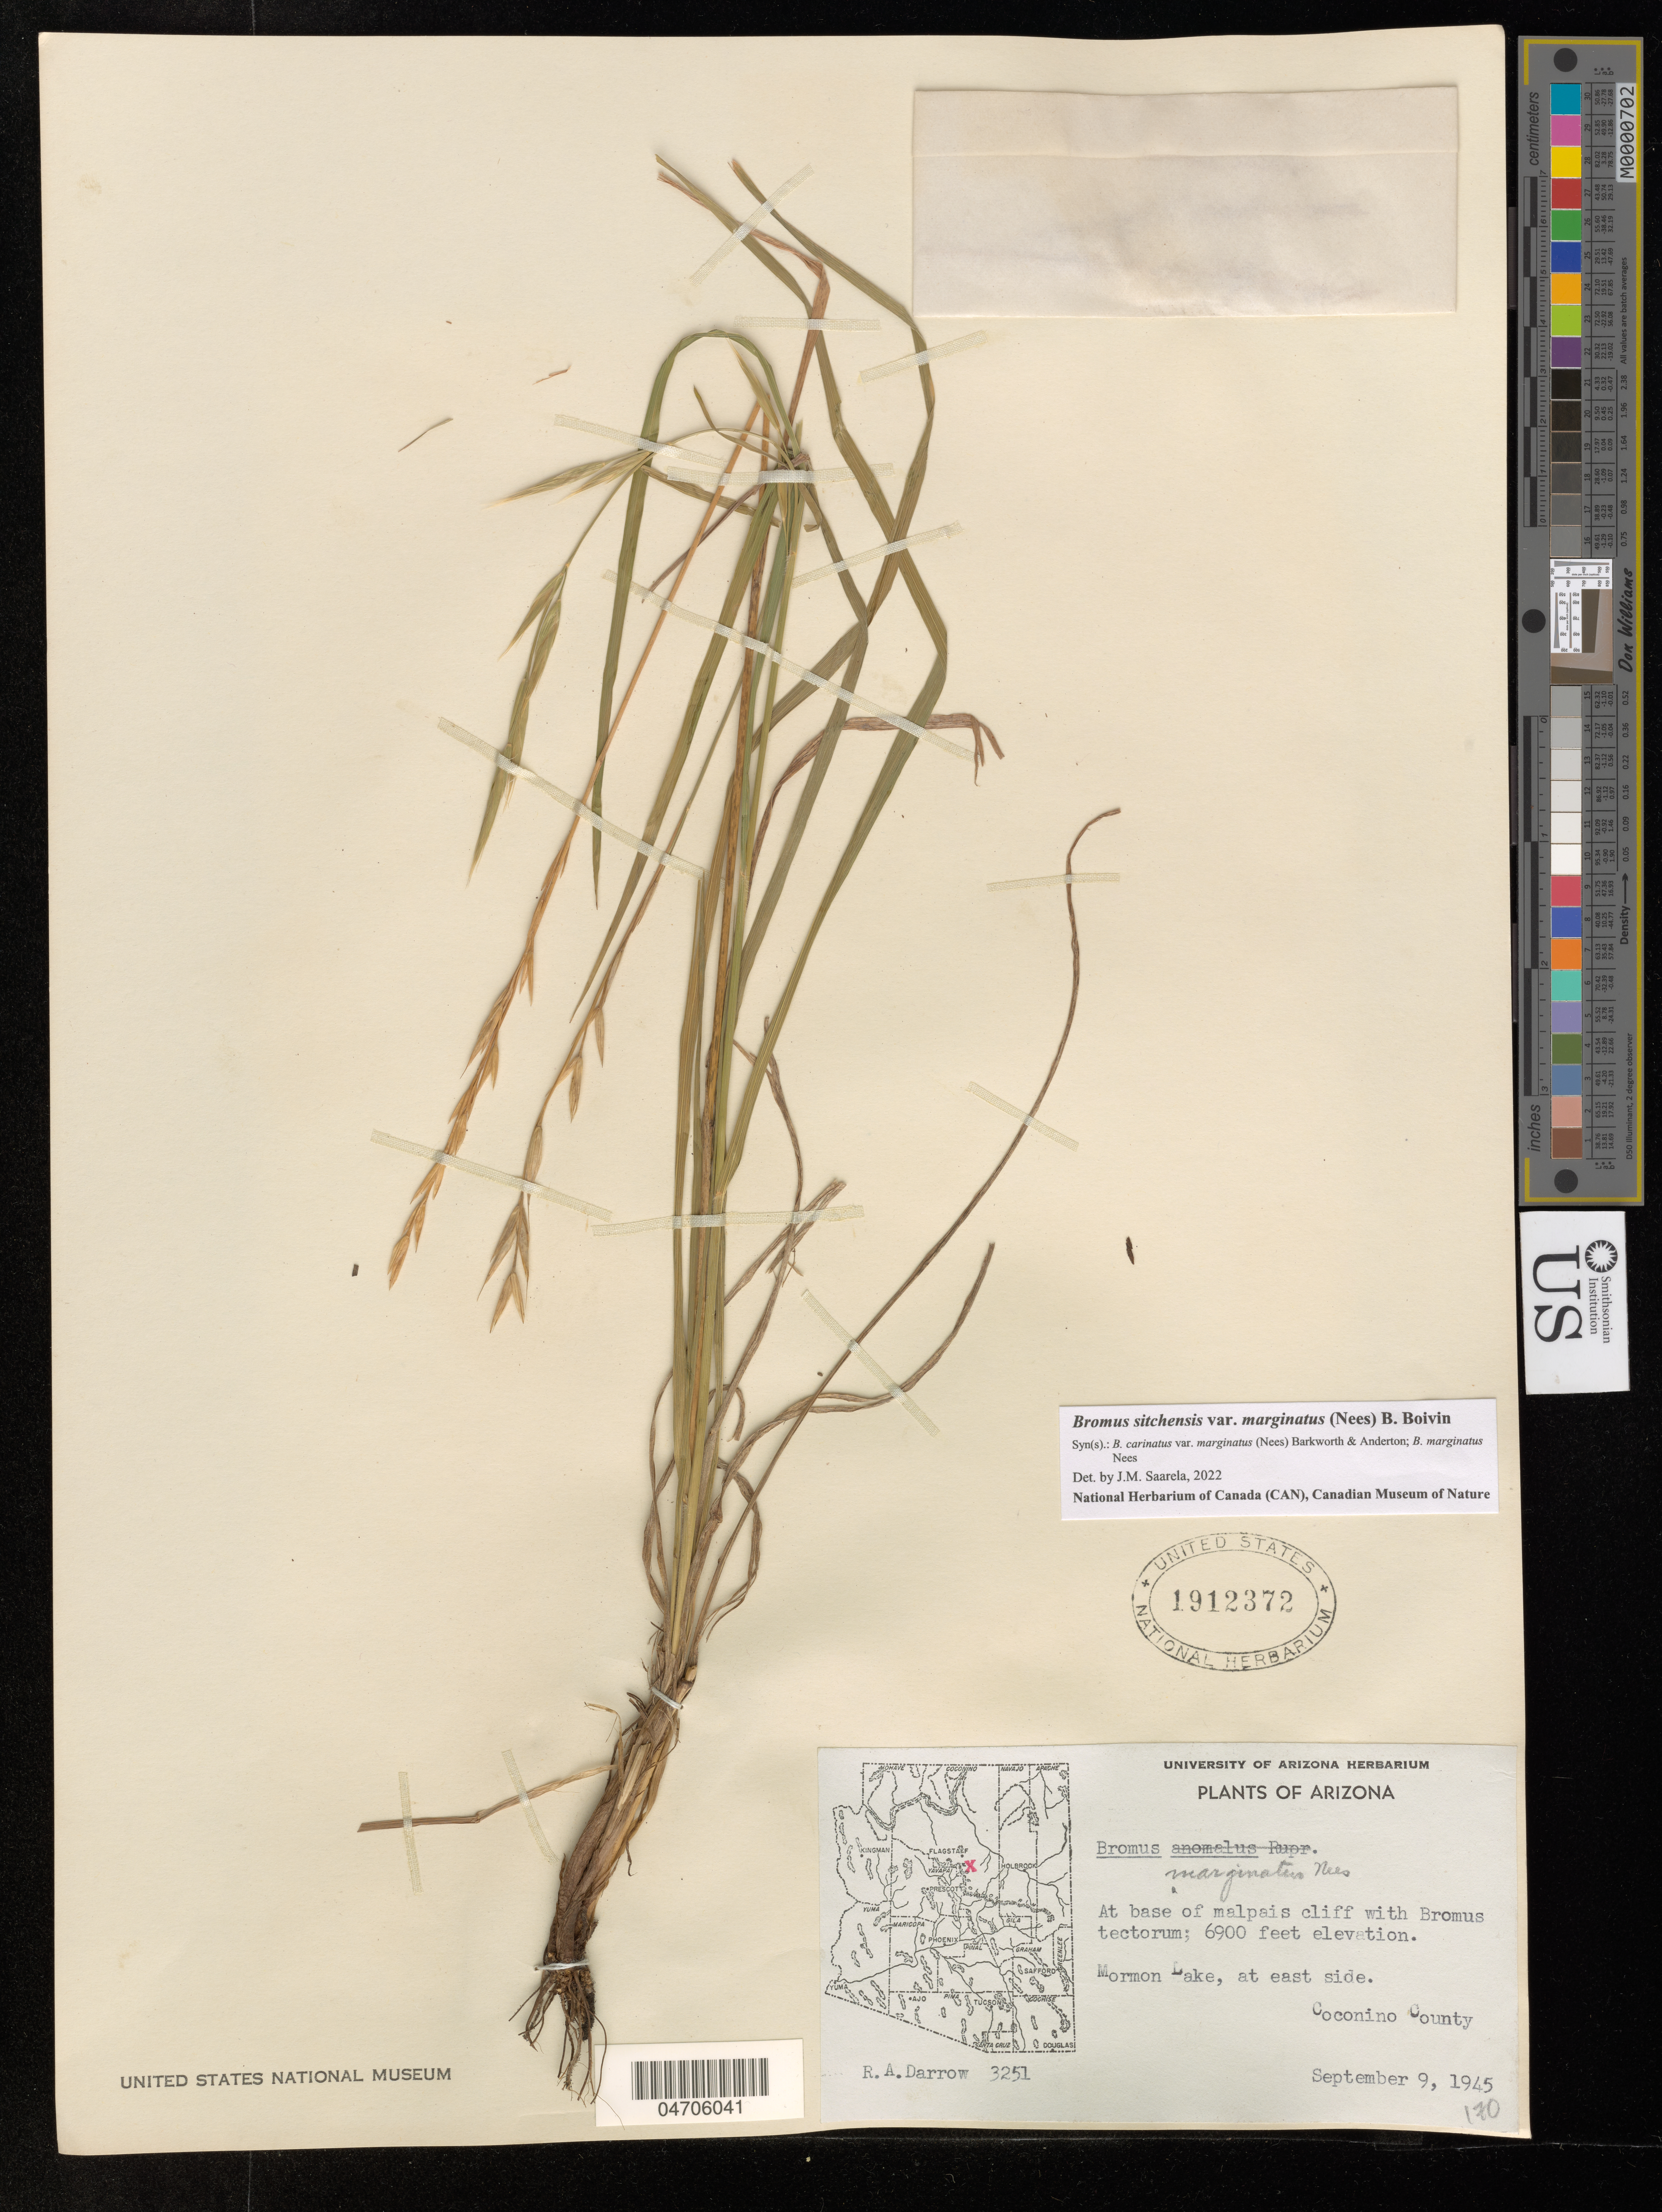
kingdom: Plantae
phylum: Tracheophyta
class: Liliopsida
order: Poales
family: Poaceae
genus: Bromus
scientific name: Bromus sitchensis var. polyanthus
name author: (Scribn. ex Shear) R.E. Brainerd & Otting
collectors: R. A. Darrow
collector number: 3251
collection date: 1945-09-09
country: United States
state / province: Arizona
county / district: Coconino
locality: Mormon Lake, at east side. Coconino County.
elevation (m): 2103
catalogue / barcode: US 1912372